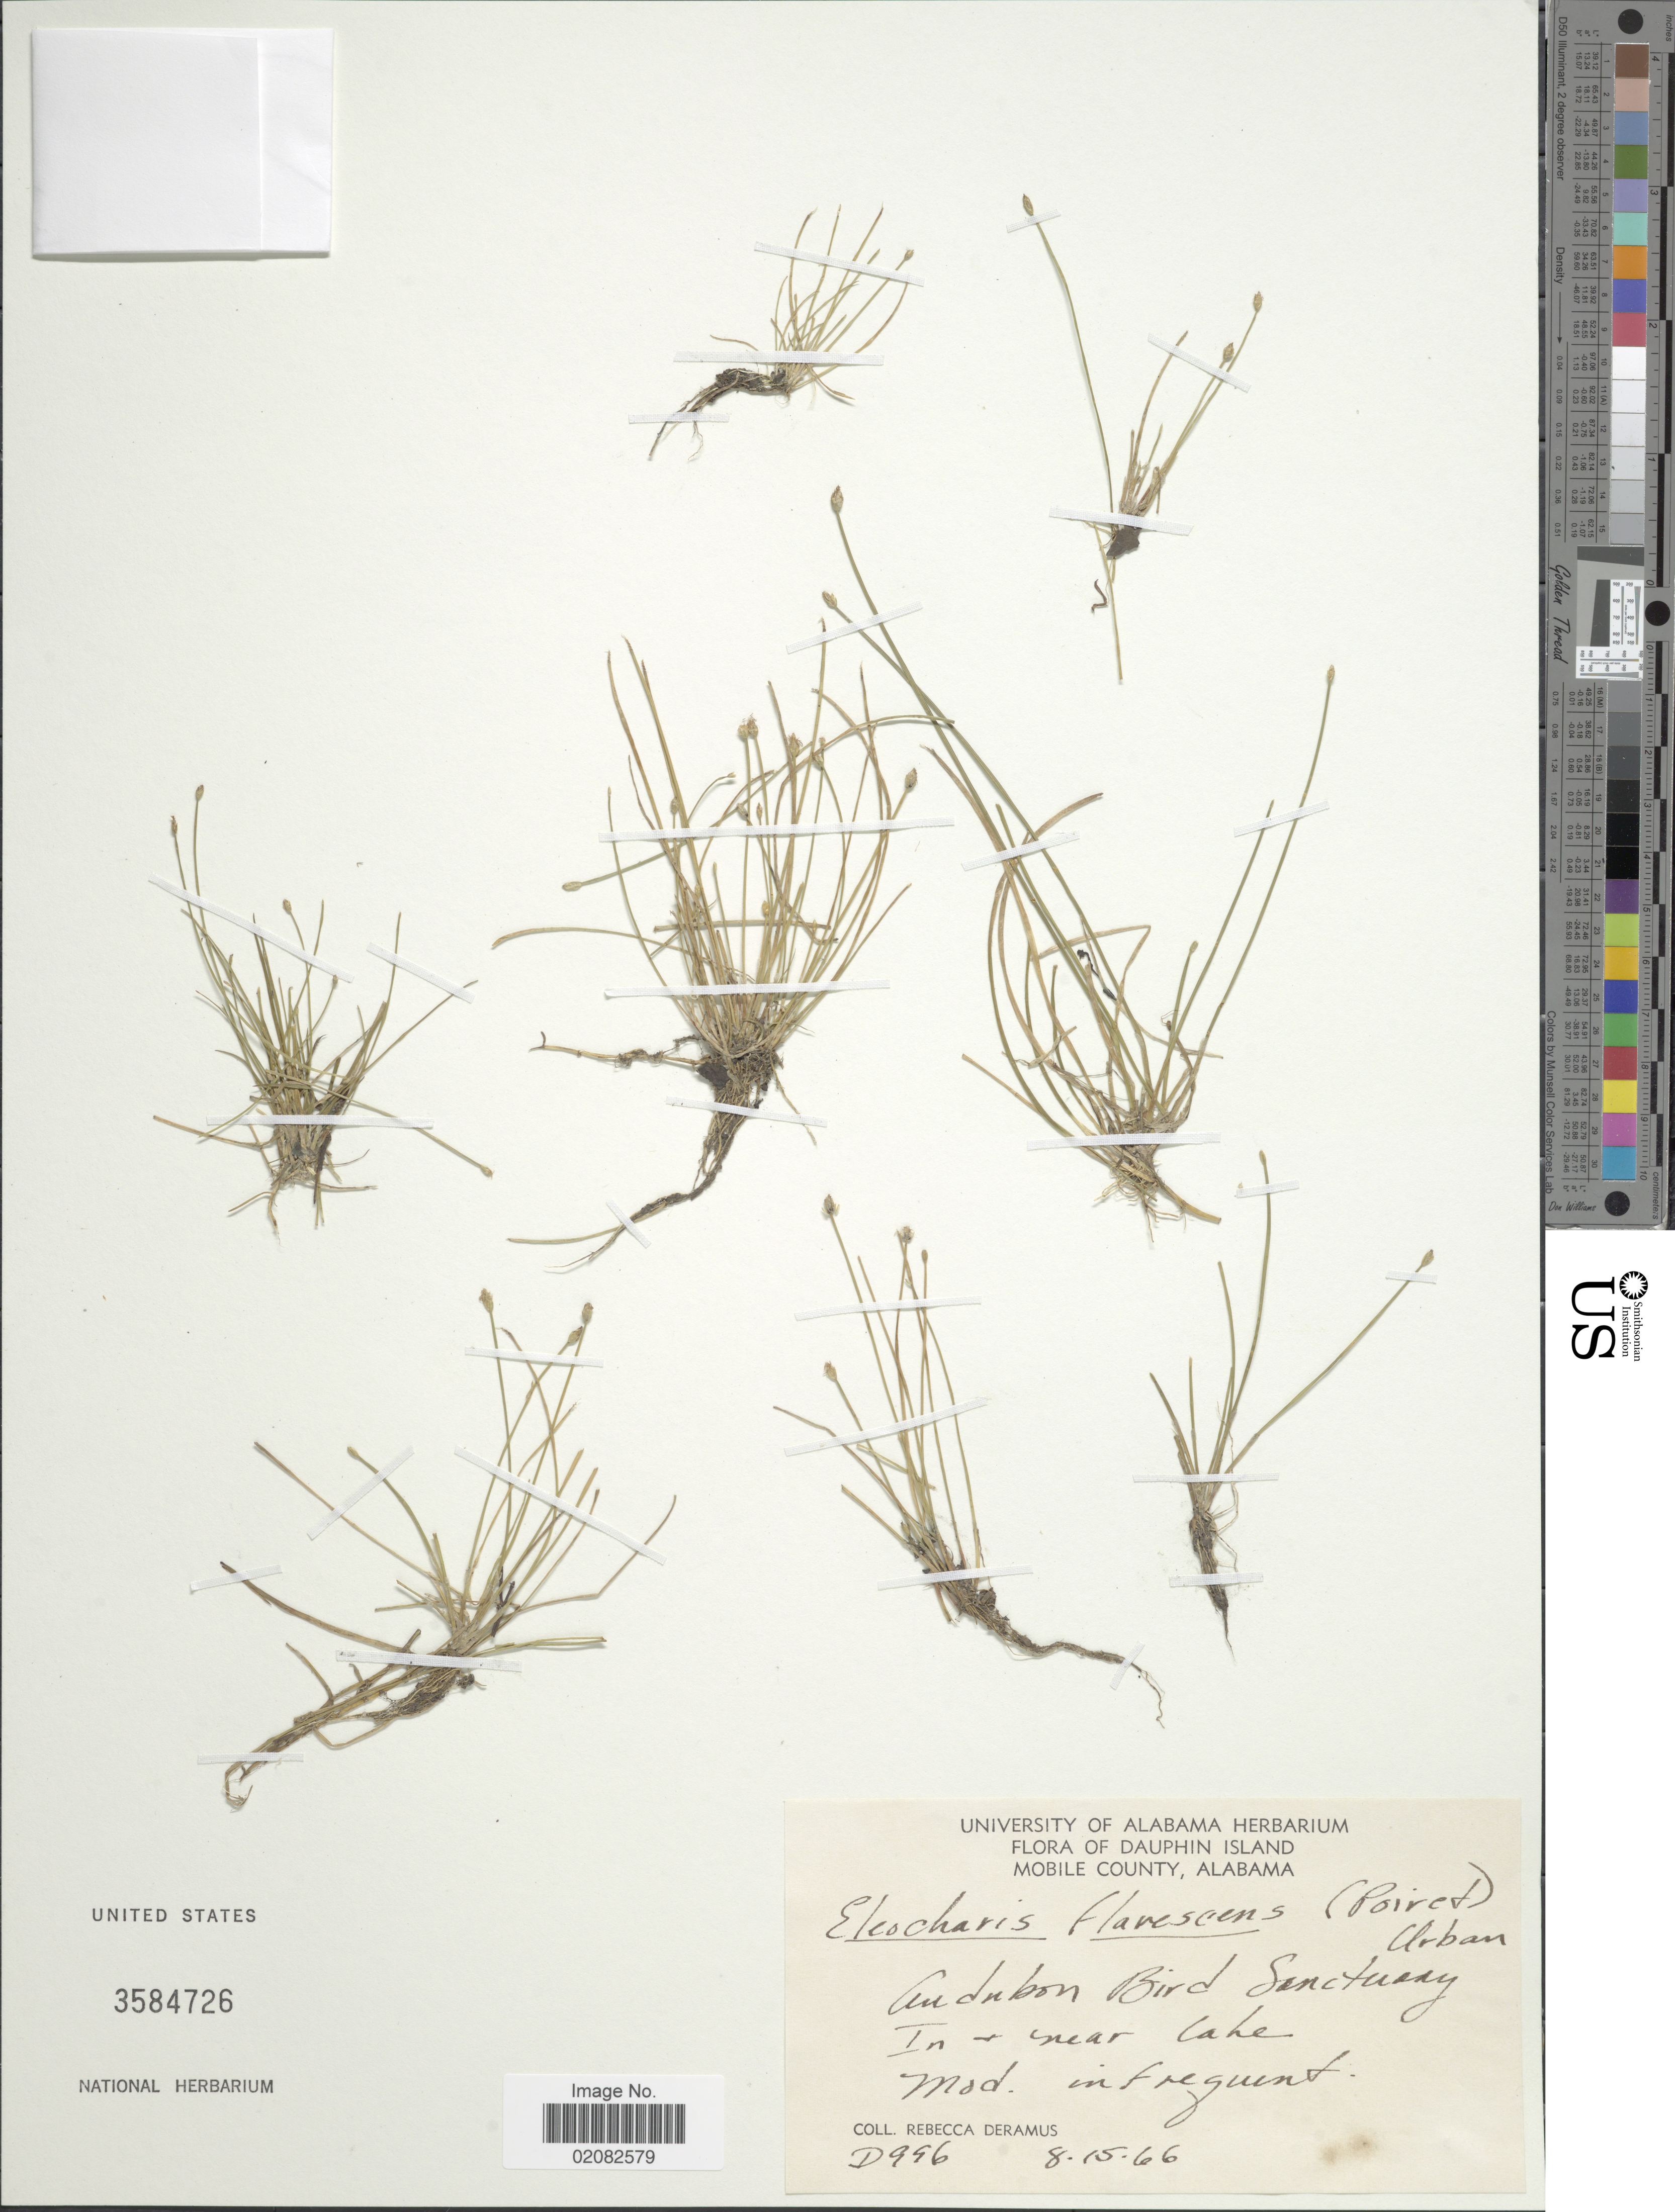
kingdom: Plantae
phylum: Tracheophyta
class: Liliopsida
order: Poales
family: Cyperaceae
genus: Eleocharis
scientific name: Eleocharis flavescens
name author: (Poir.) Urb.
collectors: R. Deramus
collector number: D996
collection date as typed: Transcribed d/m/y: 15/8/66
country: United States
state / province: Alabama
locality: Dauphin Island, Mobile County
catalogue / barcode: US 3584726